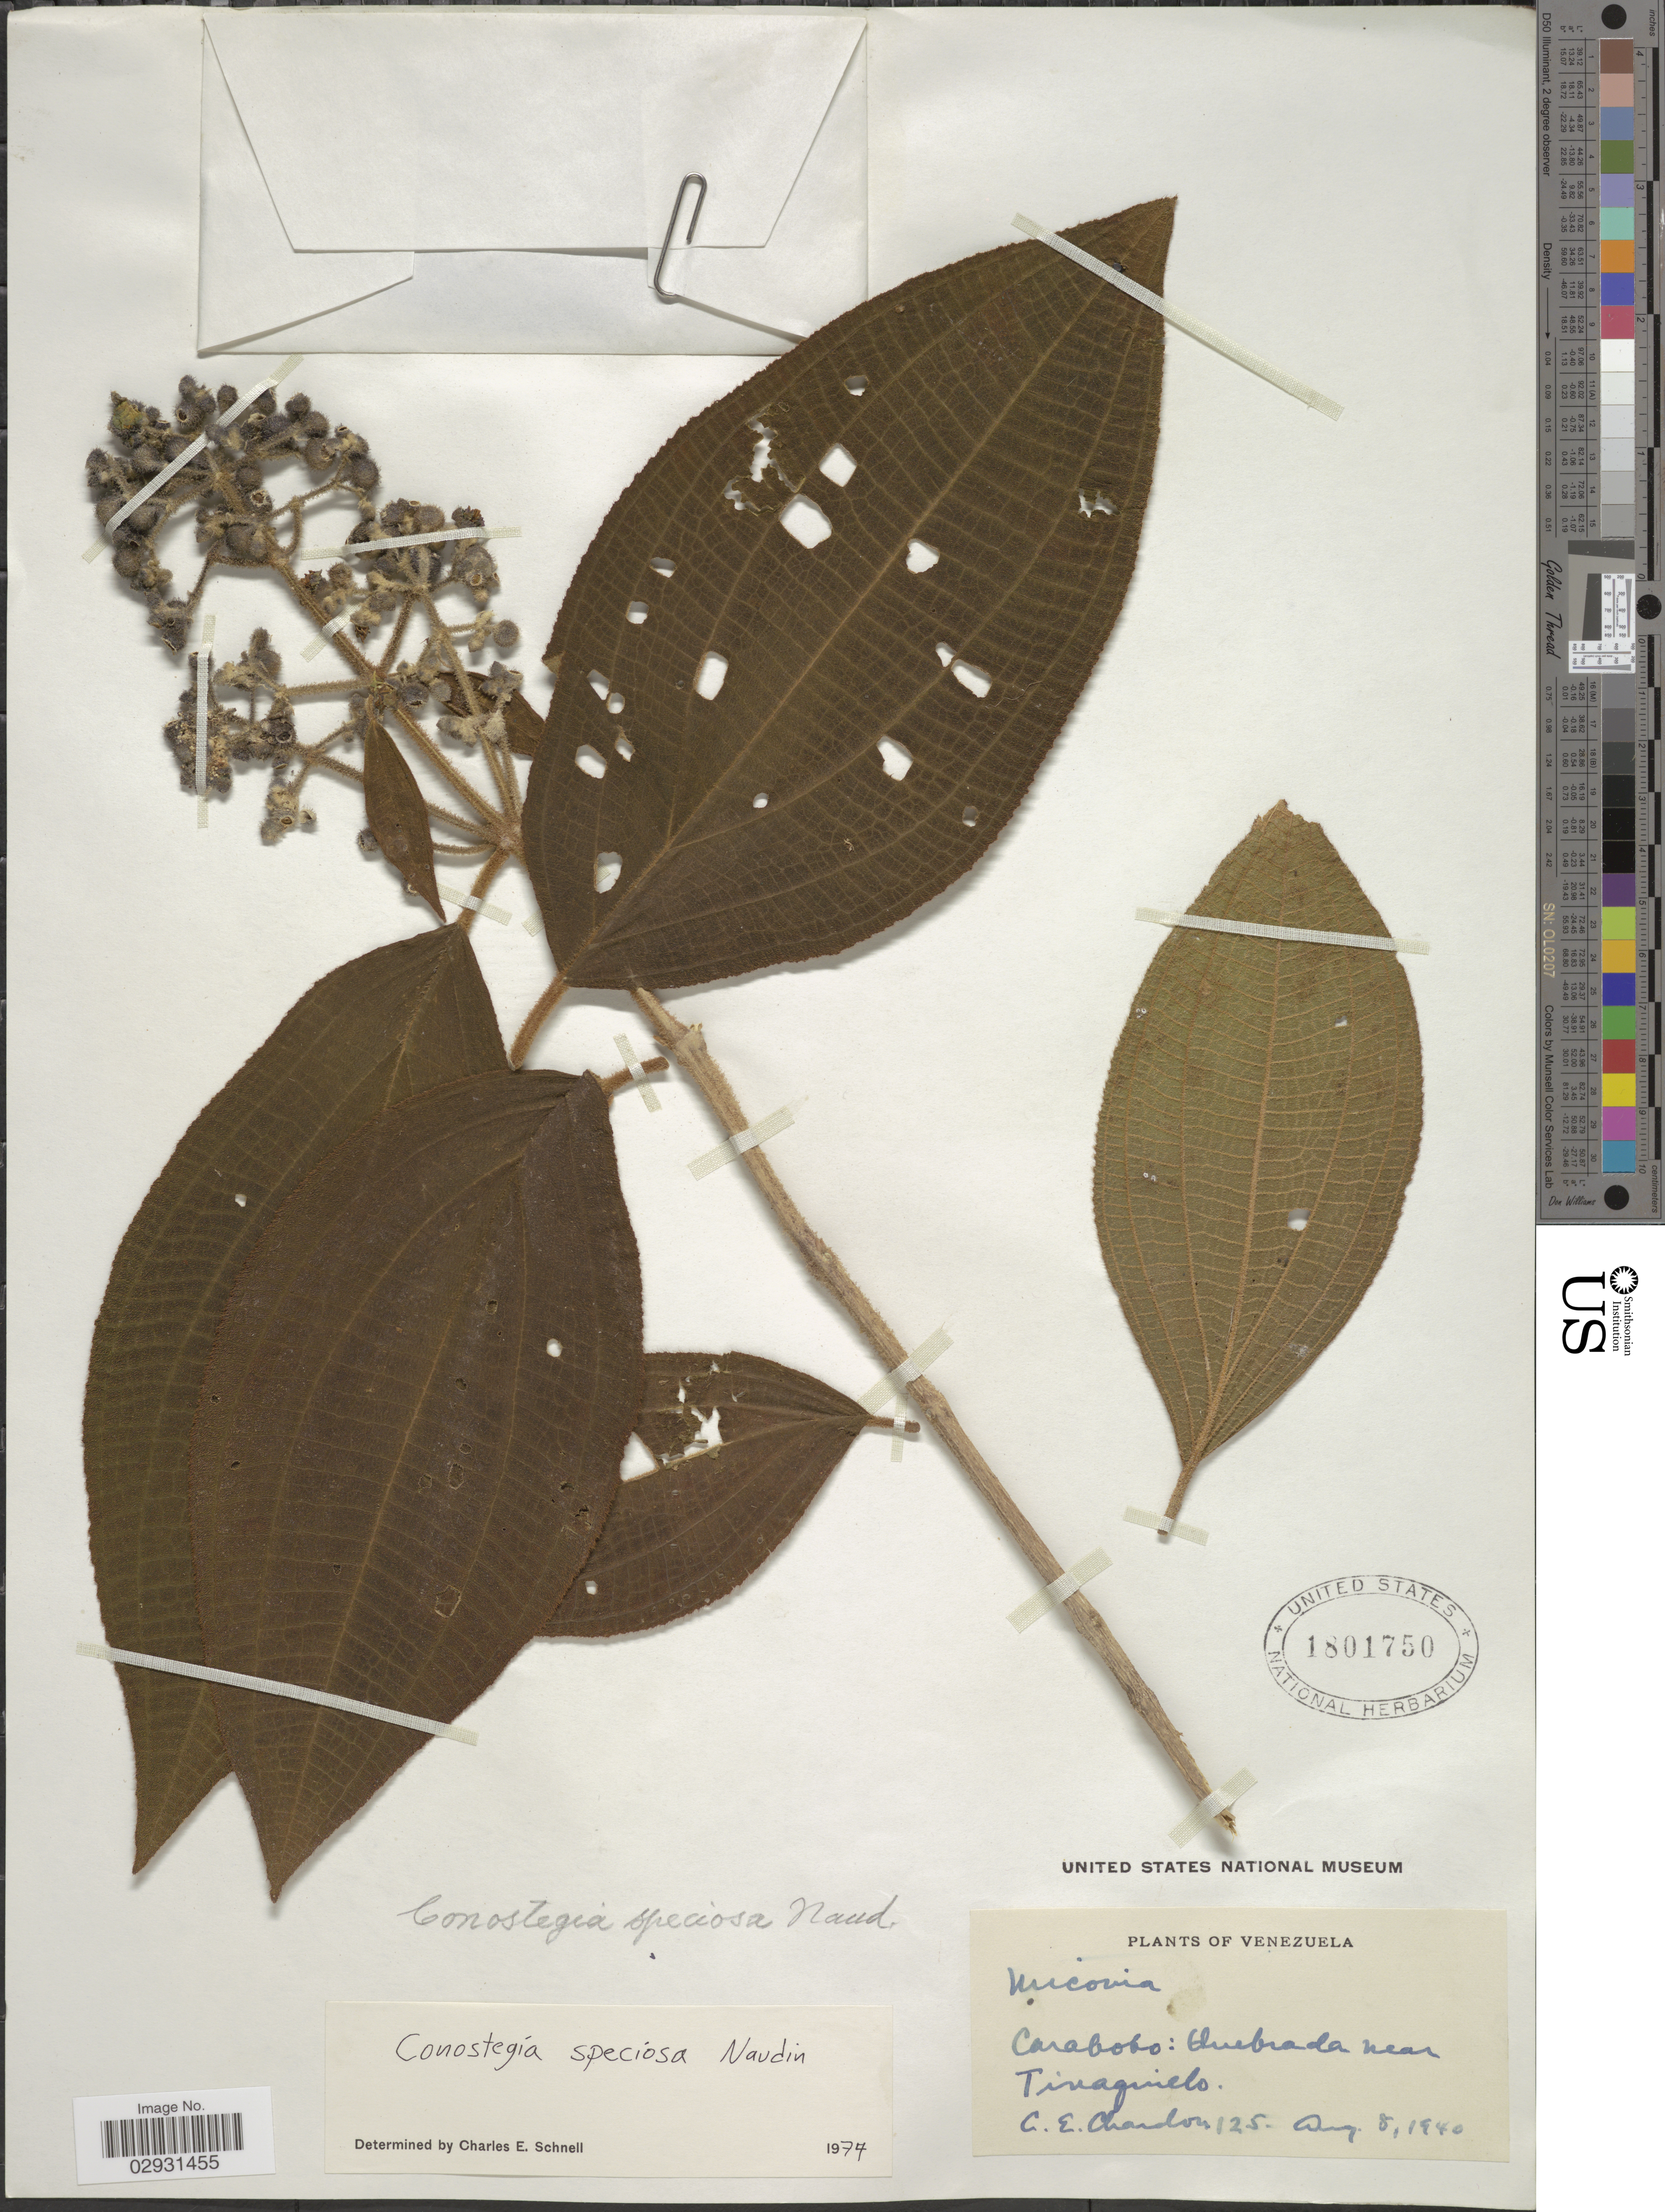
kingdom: Plantae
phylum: Tracheophyta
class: Magnoliopsida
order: Myrtales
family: Melastomataceae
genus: Conostegia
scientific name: Conostegia speciosa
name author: Naudin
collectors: C. E. Chardón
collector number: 125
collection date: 1940-08-08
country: Venezuela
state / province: Carabobo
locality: Quebrada near Tinaquillo.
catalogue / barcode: US 1801750